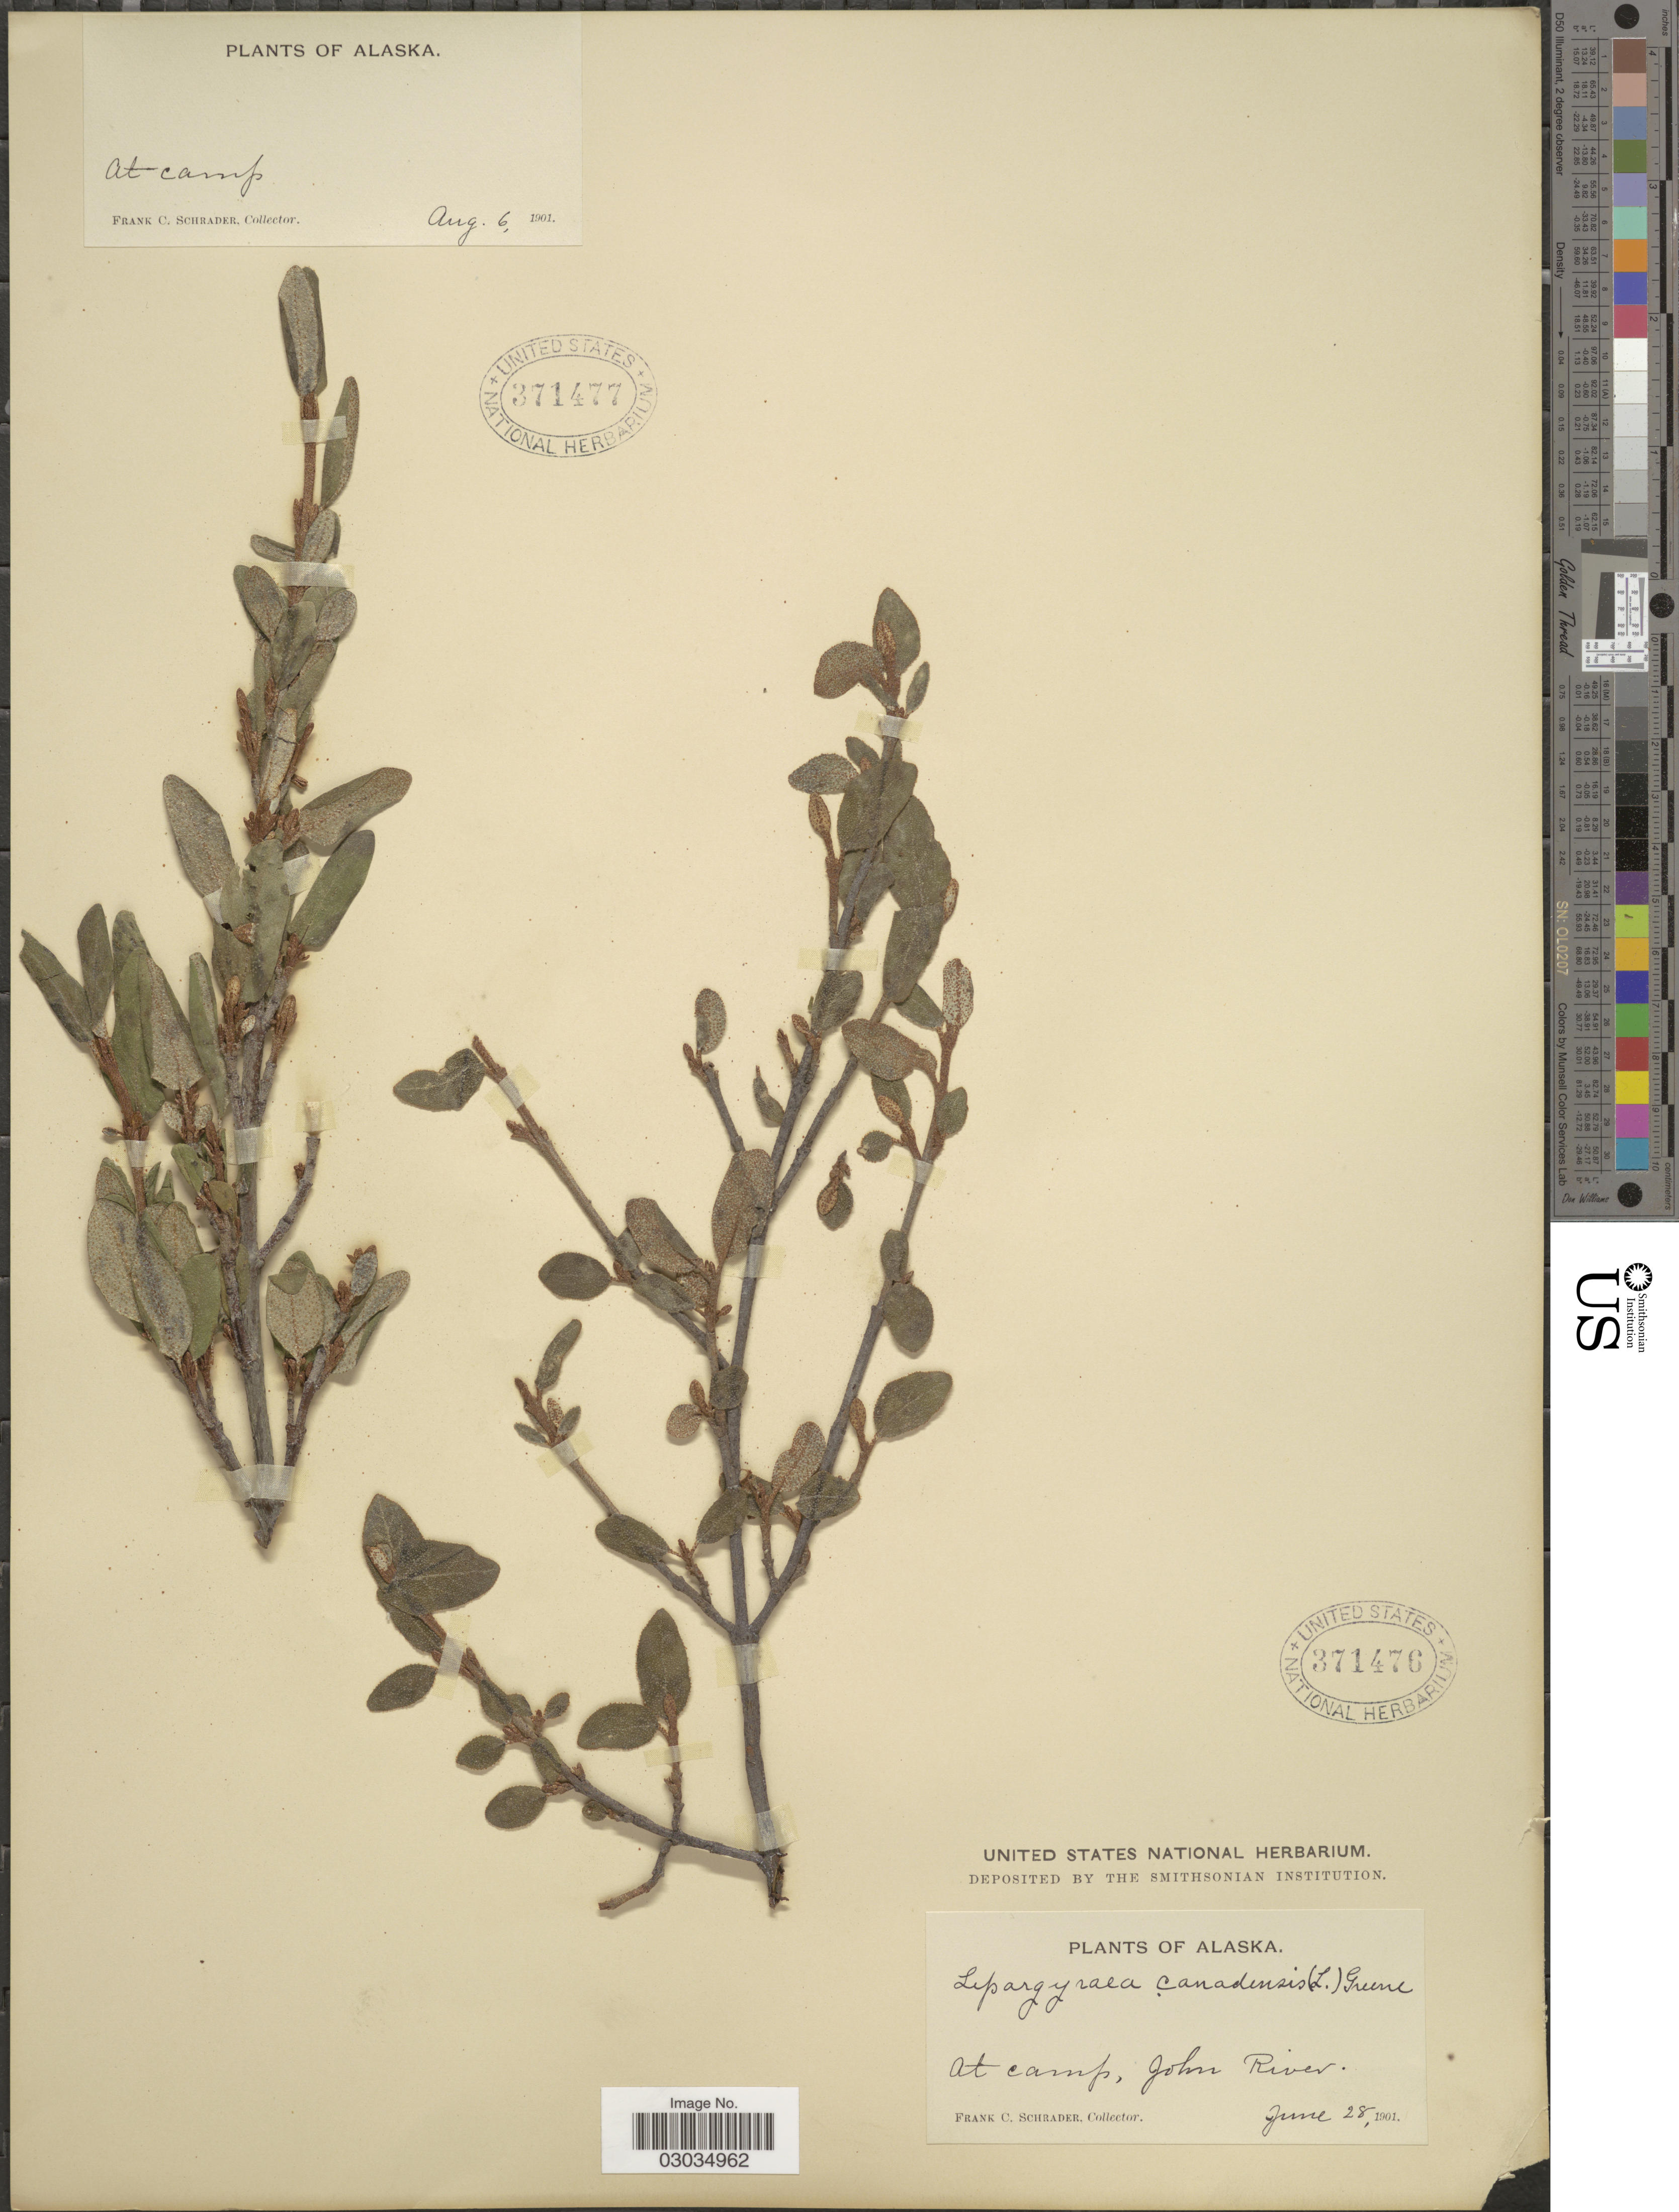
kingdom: Plantae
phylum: Tracheophyta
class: Magnoliopsida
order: Rosales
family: Elaeagnaceae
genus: Shepherdia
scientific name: Shepherdia canadensis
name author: (L.) Nutt.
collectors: F. C. Schrader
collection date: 1901-08-06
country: United States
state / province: Alaska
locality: At camp.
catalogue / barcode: US 371477-2